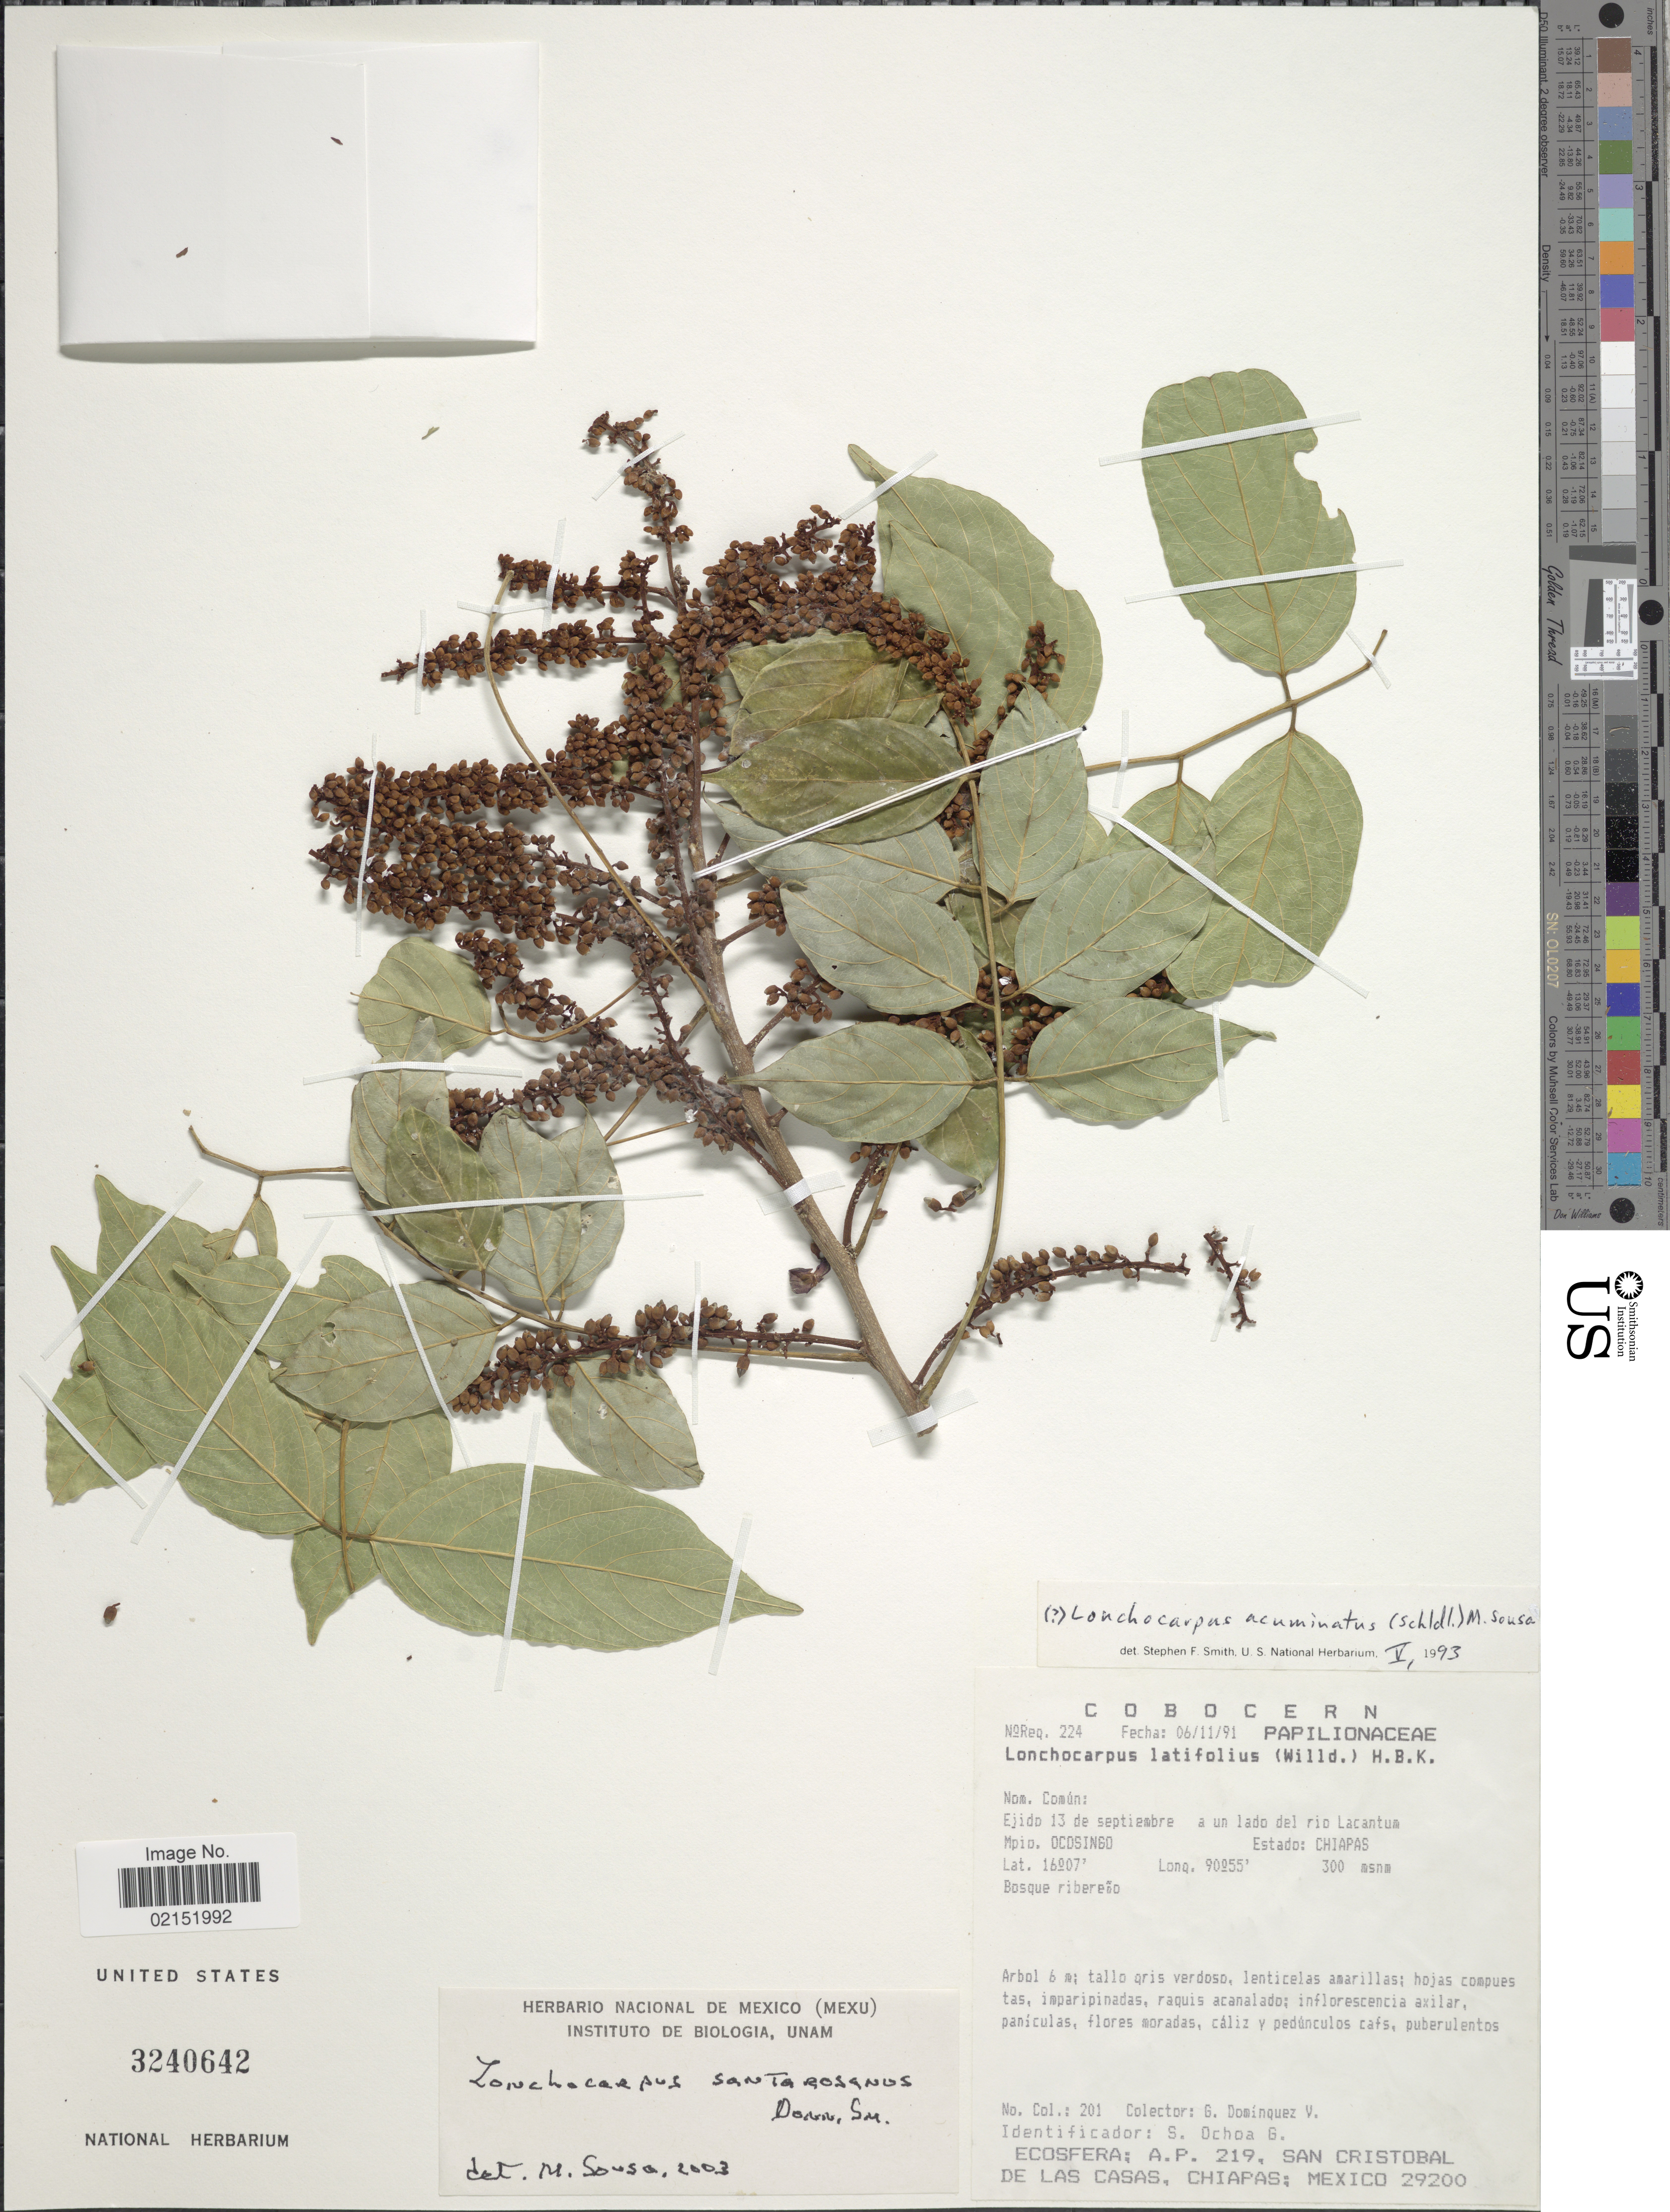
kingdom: Plantae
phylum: Tracheophyta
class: Magnoliopsida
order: Fabales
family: Fabaceae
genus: Lonchocarpus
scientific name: Lonchocarpus santarosanus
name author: Donn. Sm.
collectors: G. Dominquez V.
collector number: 201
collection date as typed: Transcribed d/m/y: 6/11/91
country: Mexico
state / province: Chiapas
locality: Ejido 13 de septiembre a un lado del rio Lacantum, Mpio. Ocosingo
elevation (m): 300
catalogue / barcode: US 3240642